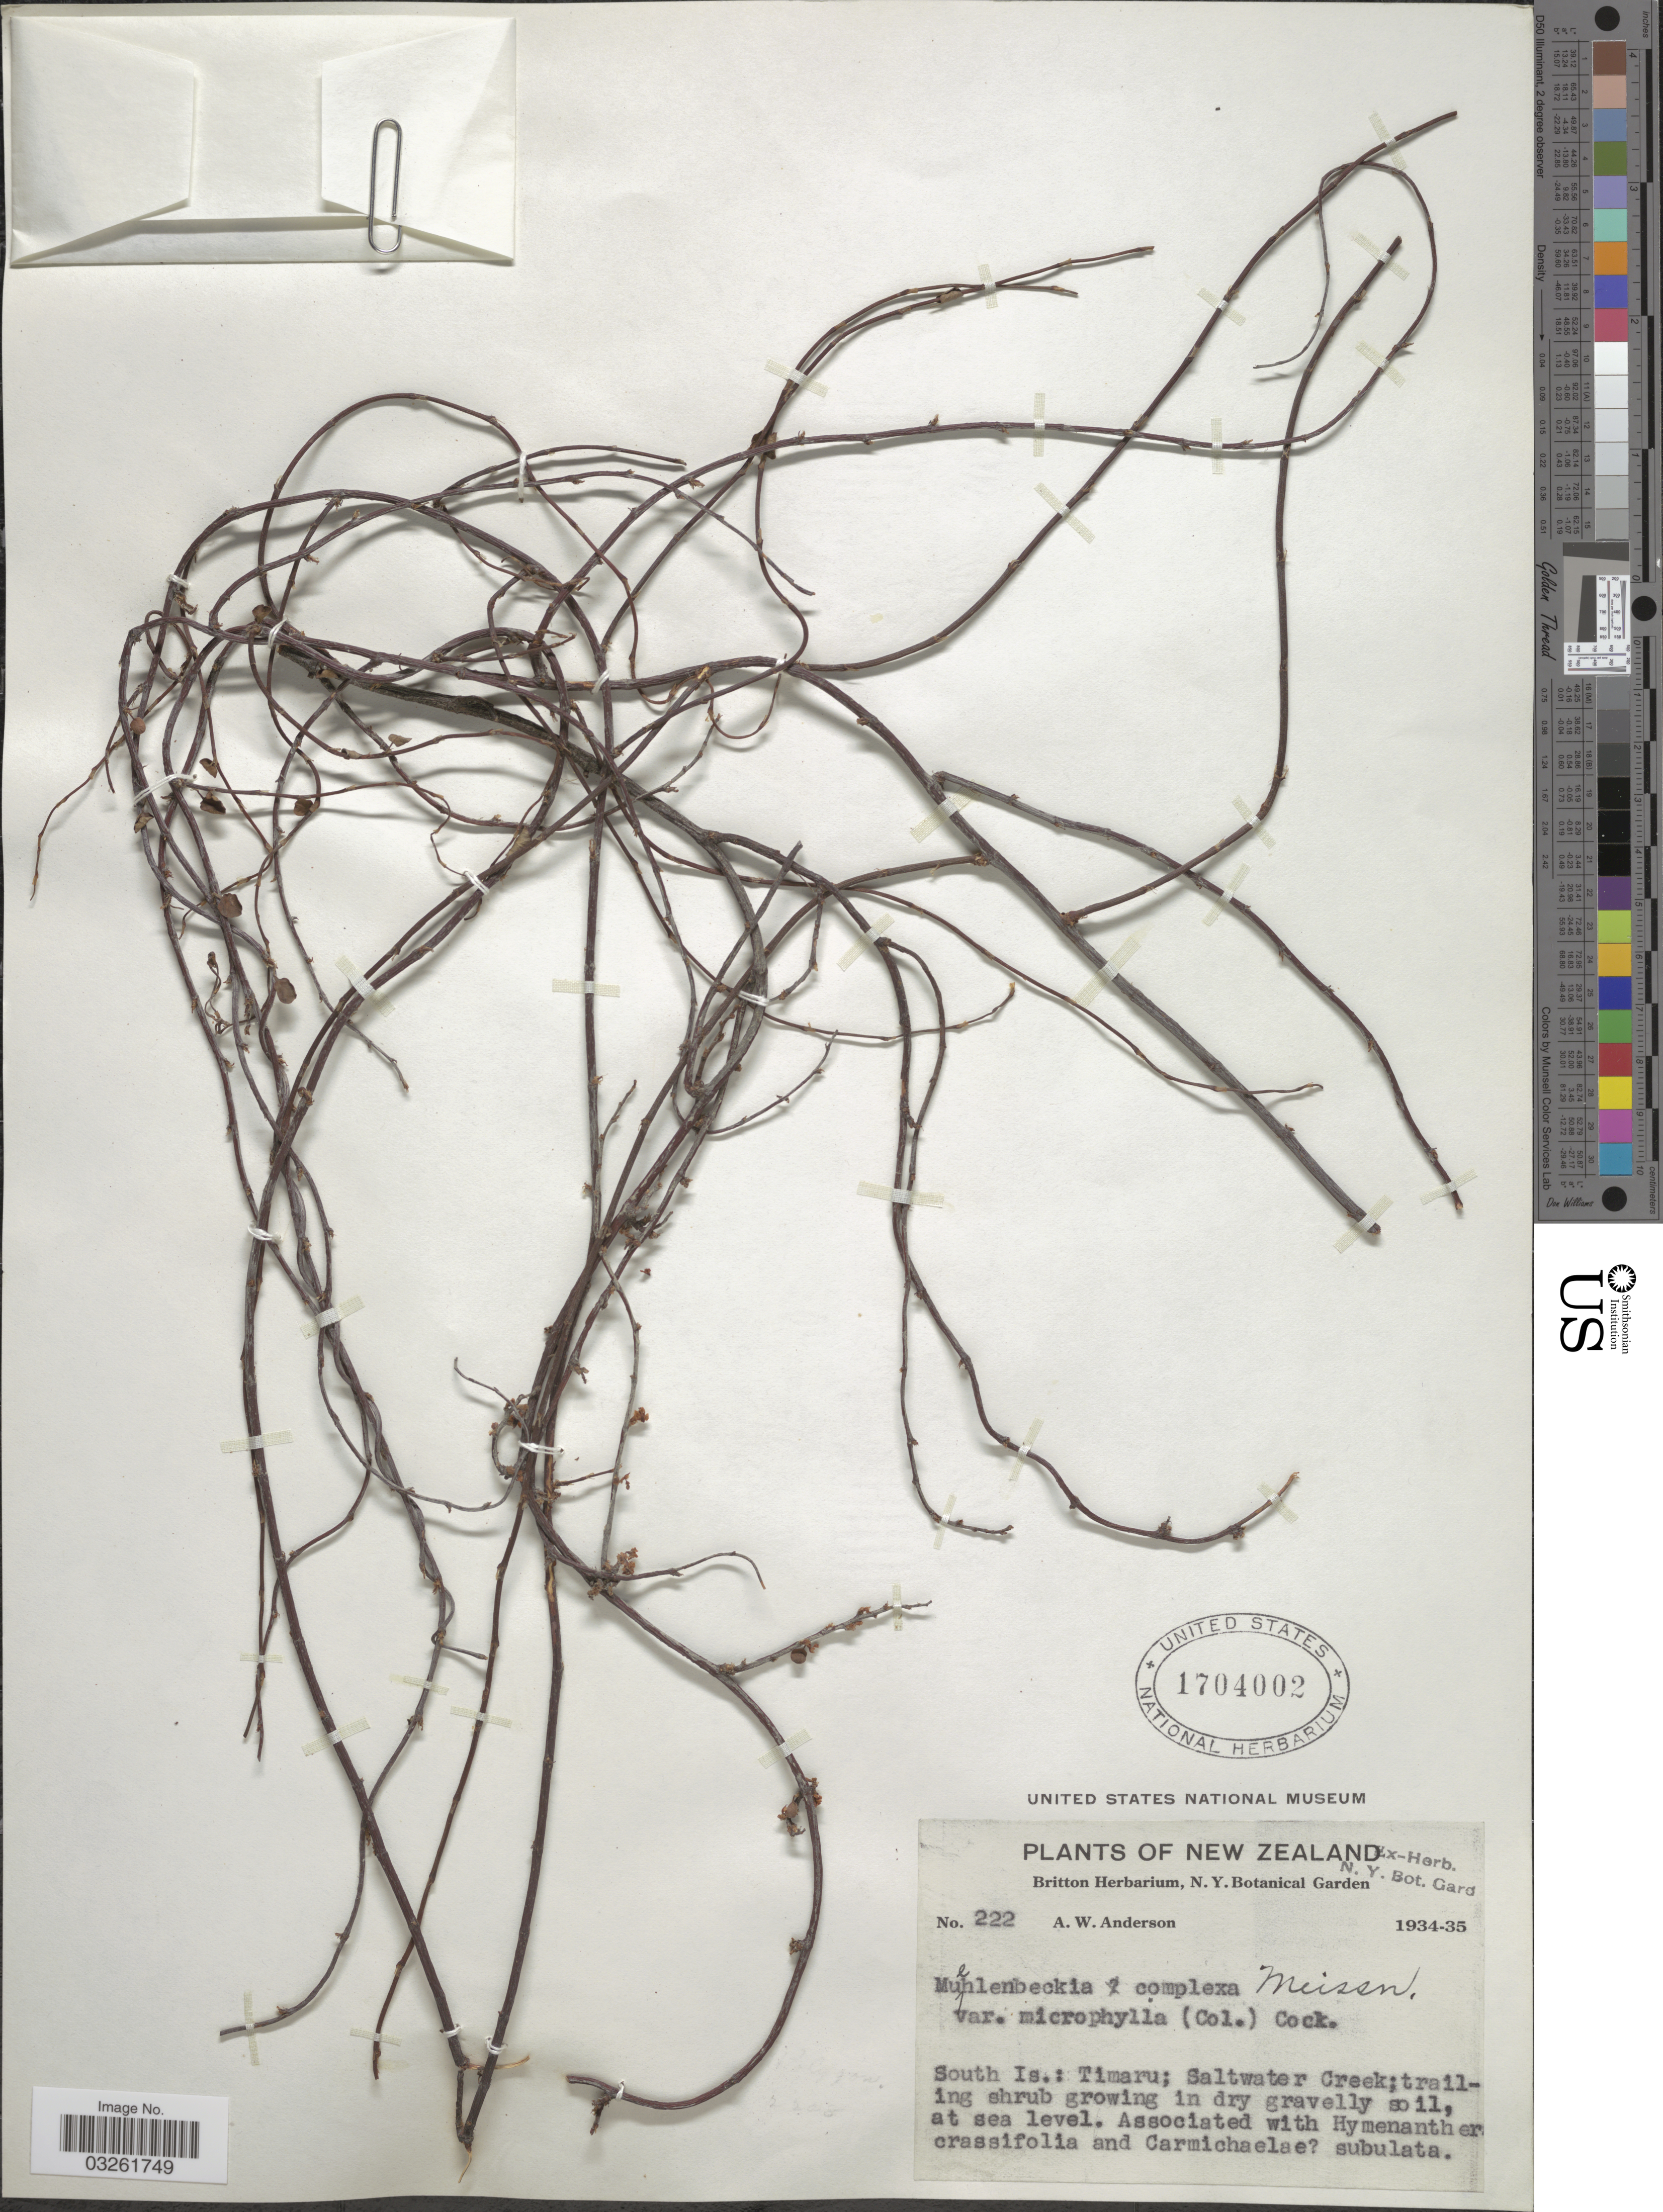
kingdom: Plantae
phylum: Tracheophyta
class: Magnoliopsida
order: Caryophyllales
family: Polygonaceae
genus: Muehlenbeckia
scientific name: Muehlenbeckia complexa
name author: Meisn.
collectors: A. W. Anderson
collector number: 222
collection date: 1934/1935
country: New Zealand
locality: South Is.: Timaru; Saltwater Creek.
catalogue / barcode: US 1704002